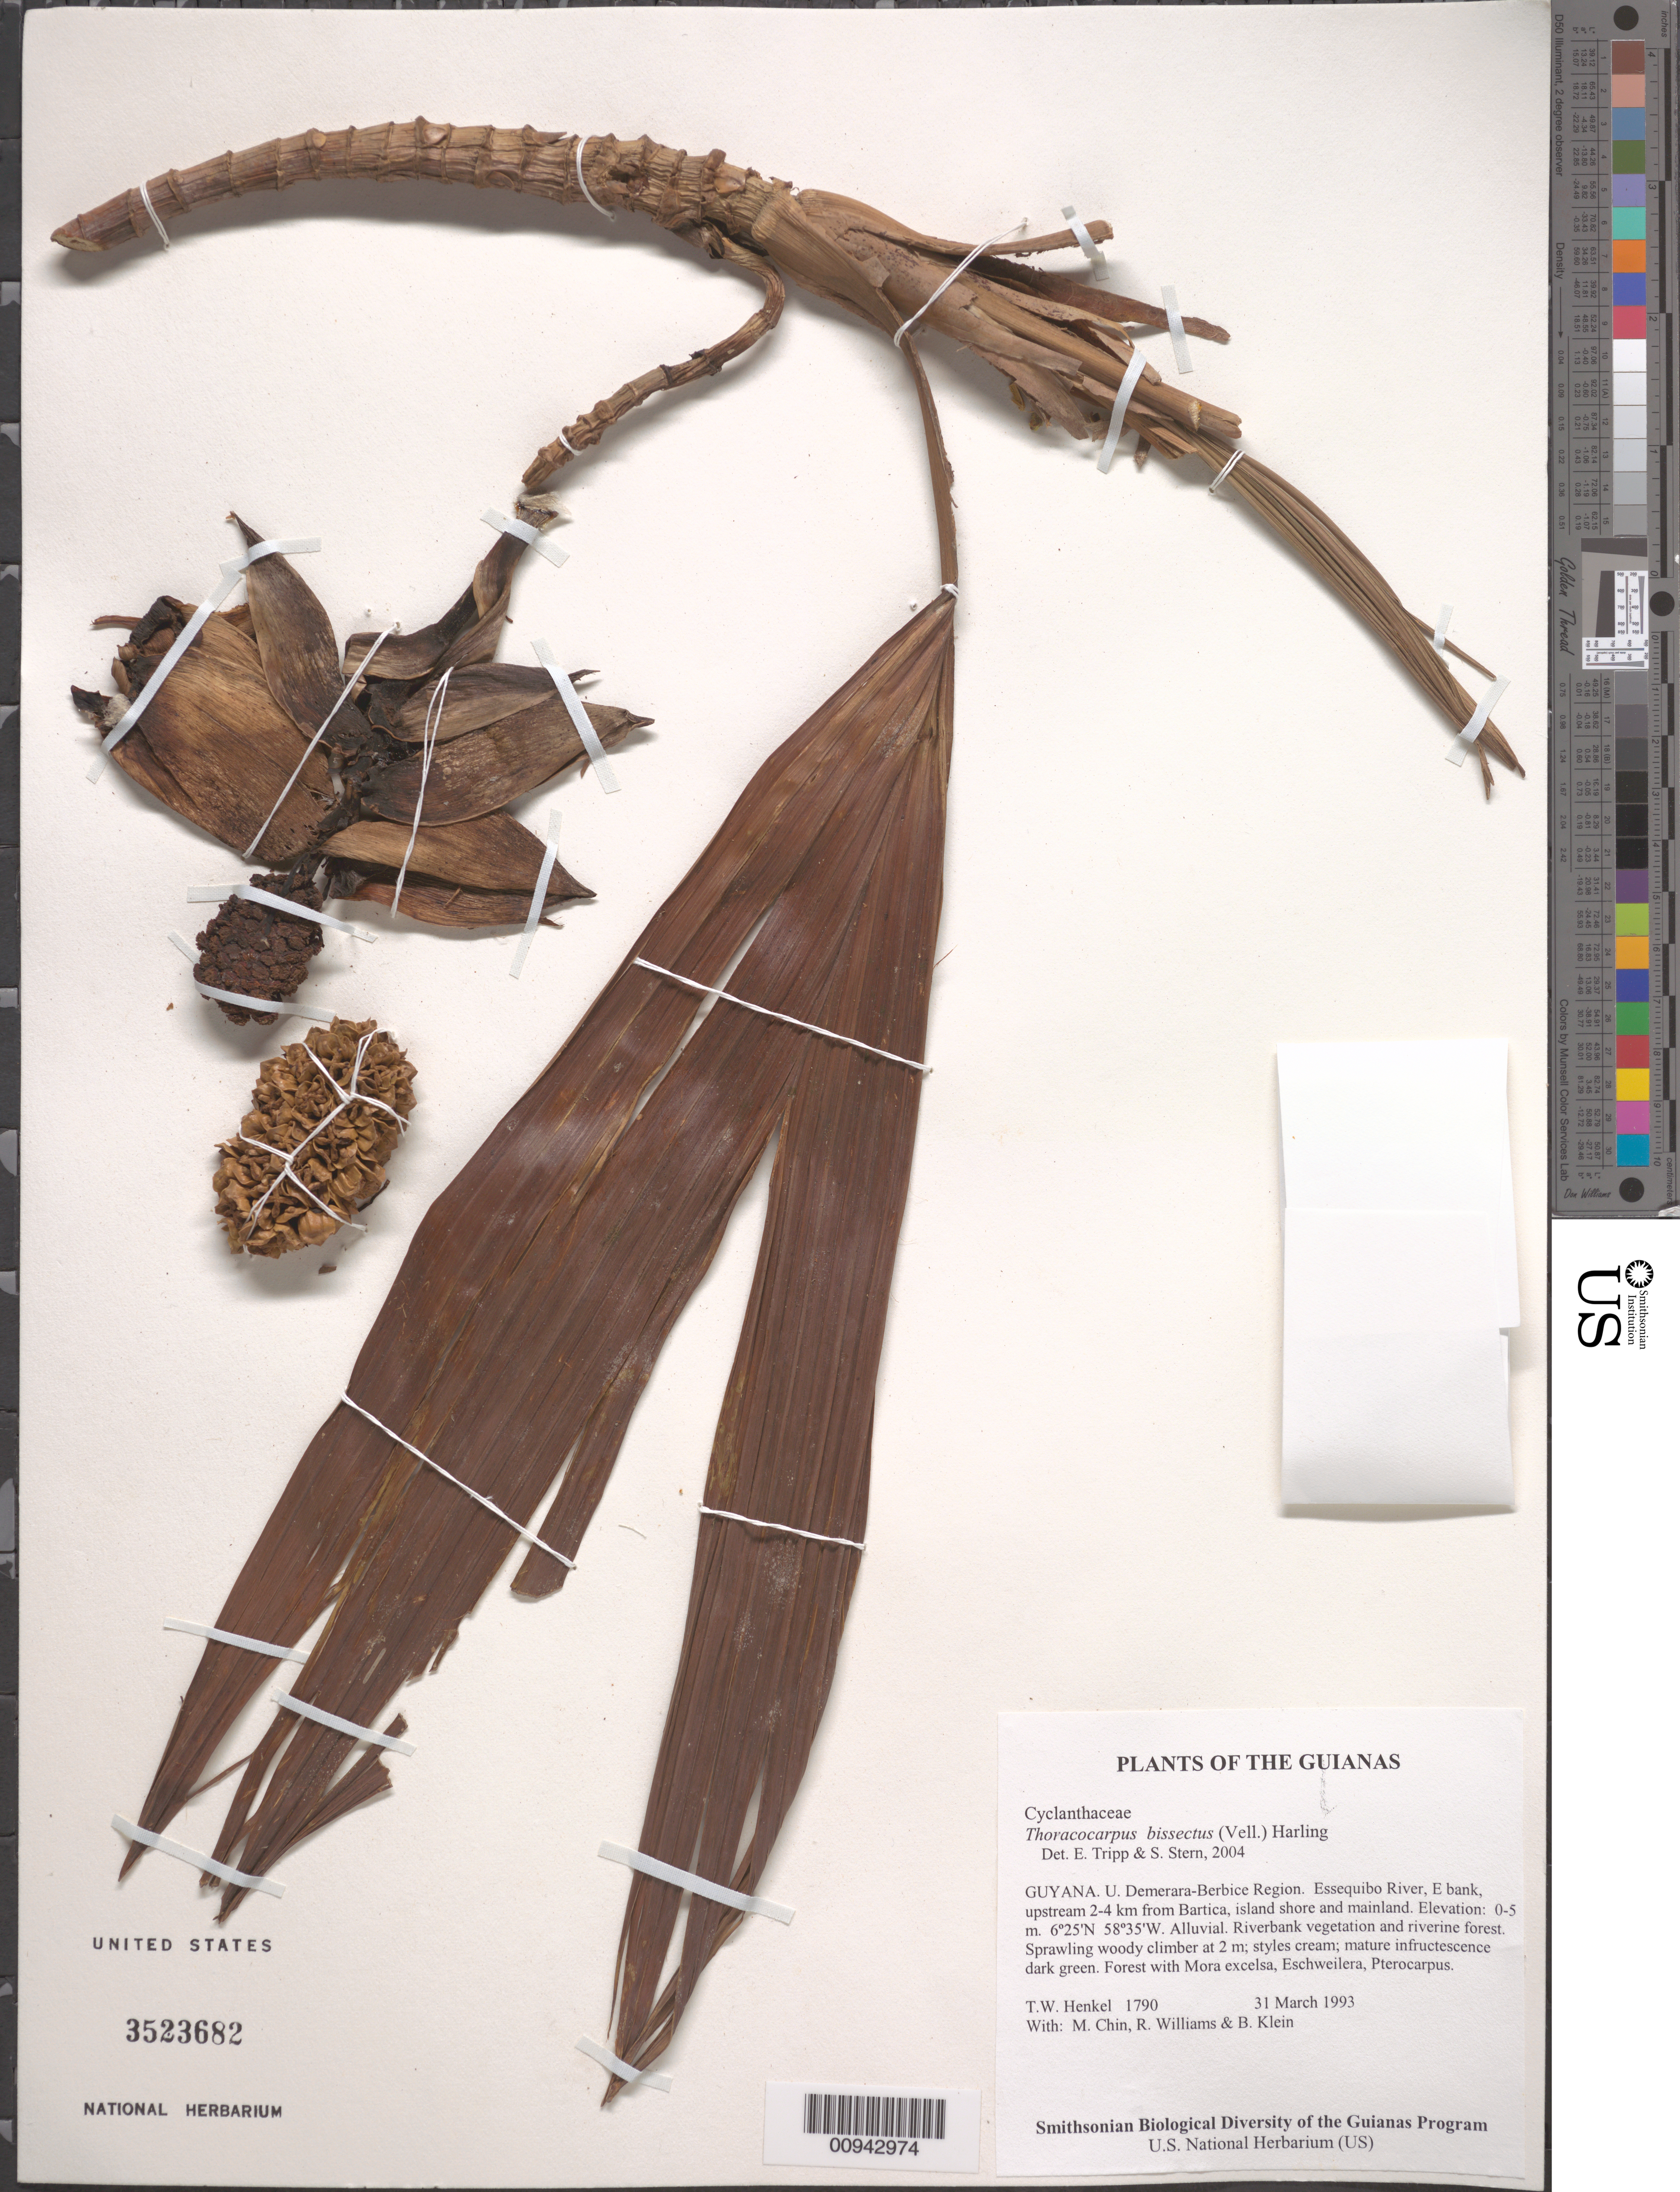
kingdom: Plantae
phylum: Tracheophyta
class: Liliopsida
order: Pandanales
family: Cyclanthaceae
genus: Thoracocarpus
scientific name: Thoracocarpus bissectus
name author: (Vell.) Harling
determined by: Tripp, E. A.; Stern, S. R.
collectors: T. Henkel, M. Chin, R. Williams & B. Klein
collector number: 1790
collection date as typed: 31 March 1993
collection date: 1993-03-31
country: Guyana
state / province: U. Demerara-Berbice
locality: Essequibo River, E bank, upstream 2-4 km from Bartica, island shore and mainland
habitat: Alluvial. Riverbank vegetation and riverine forest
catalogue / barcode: US 3523682